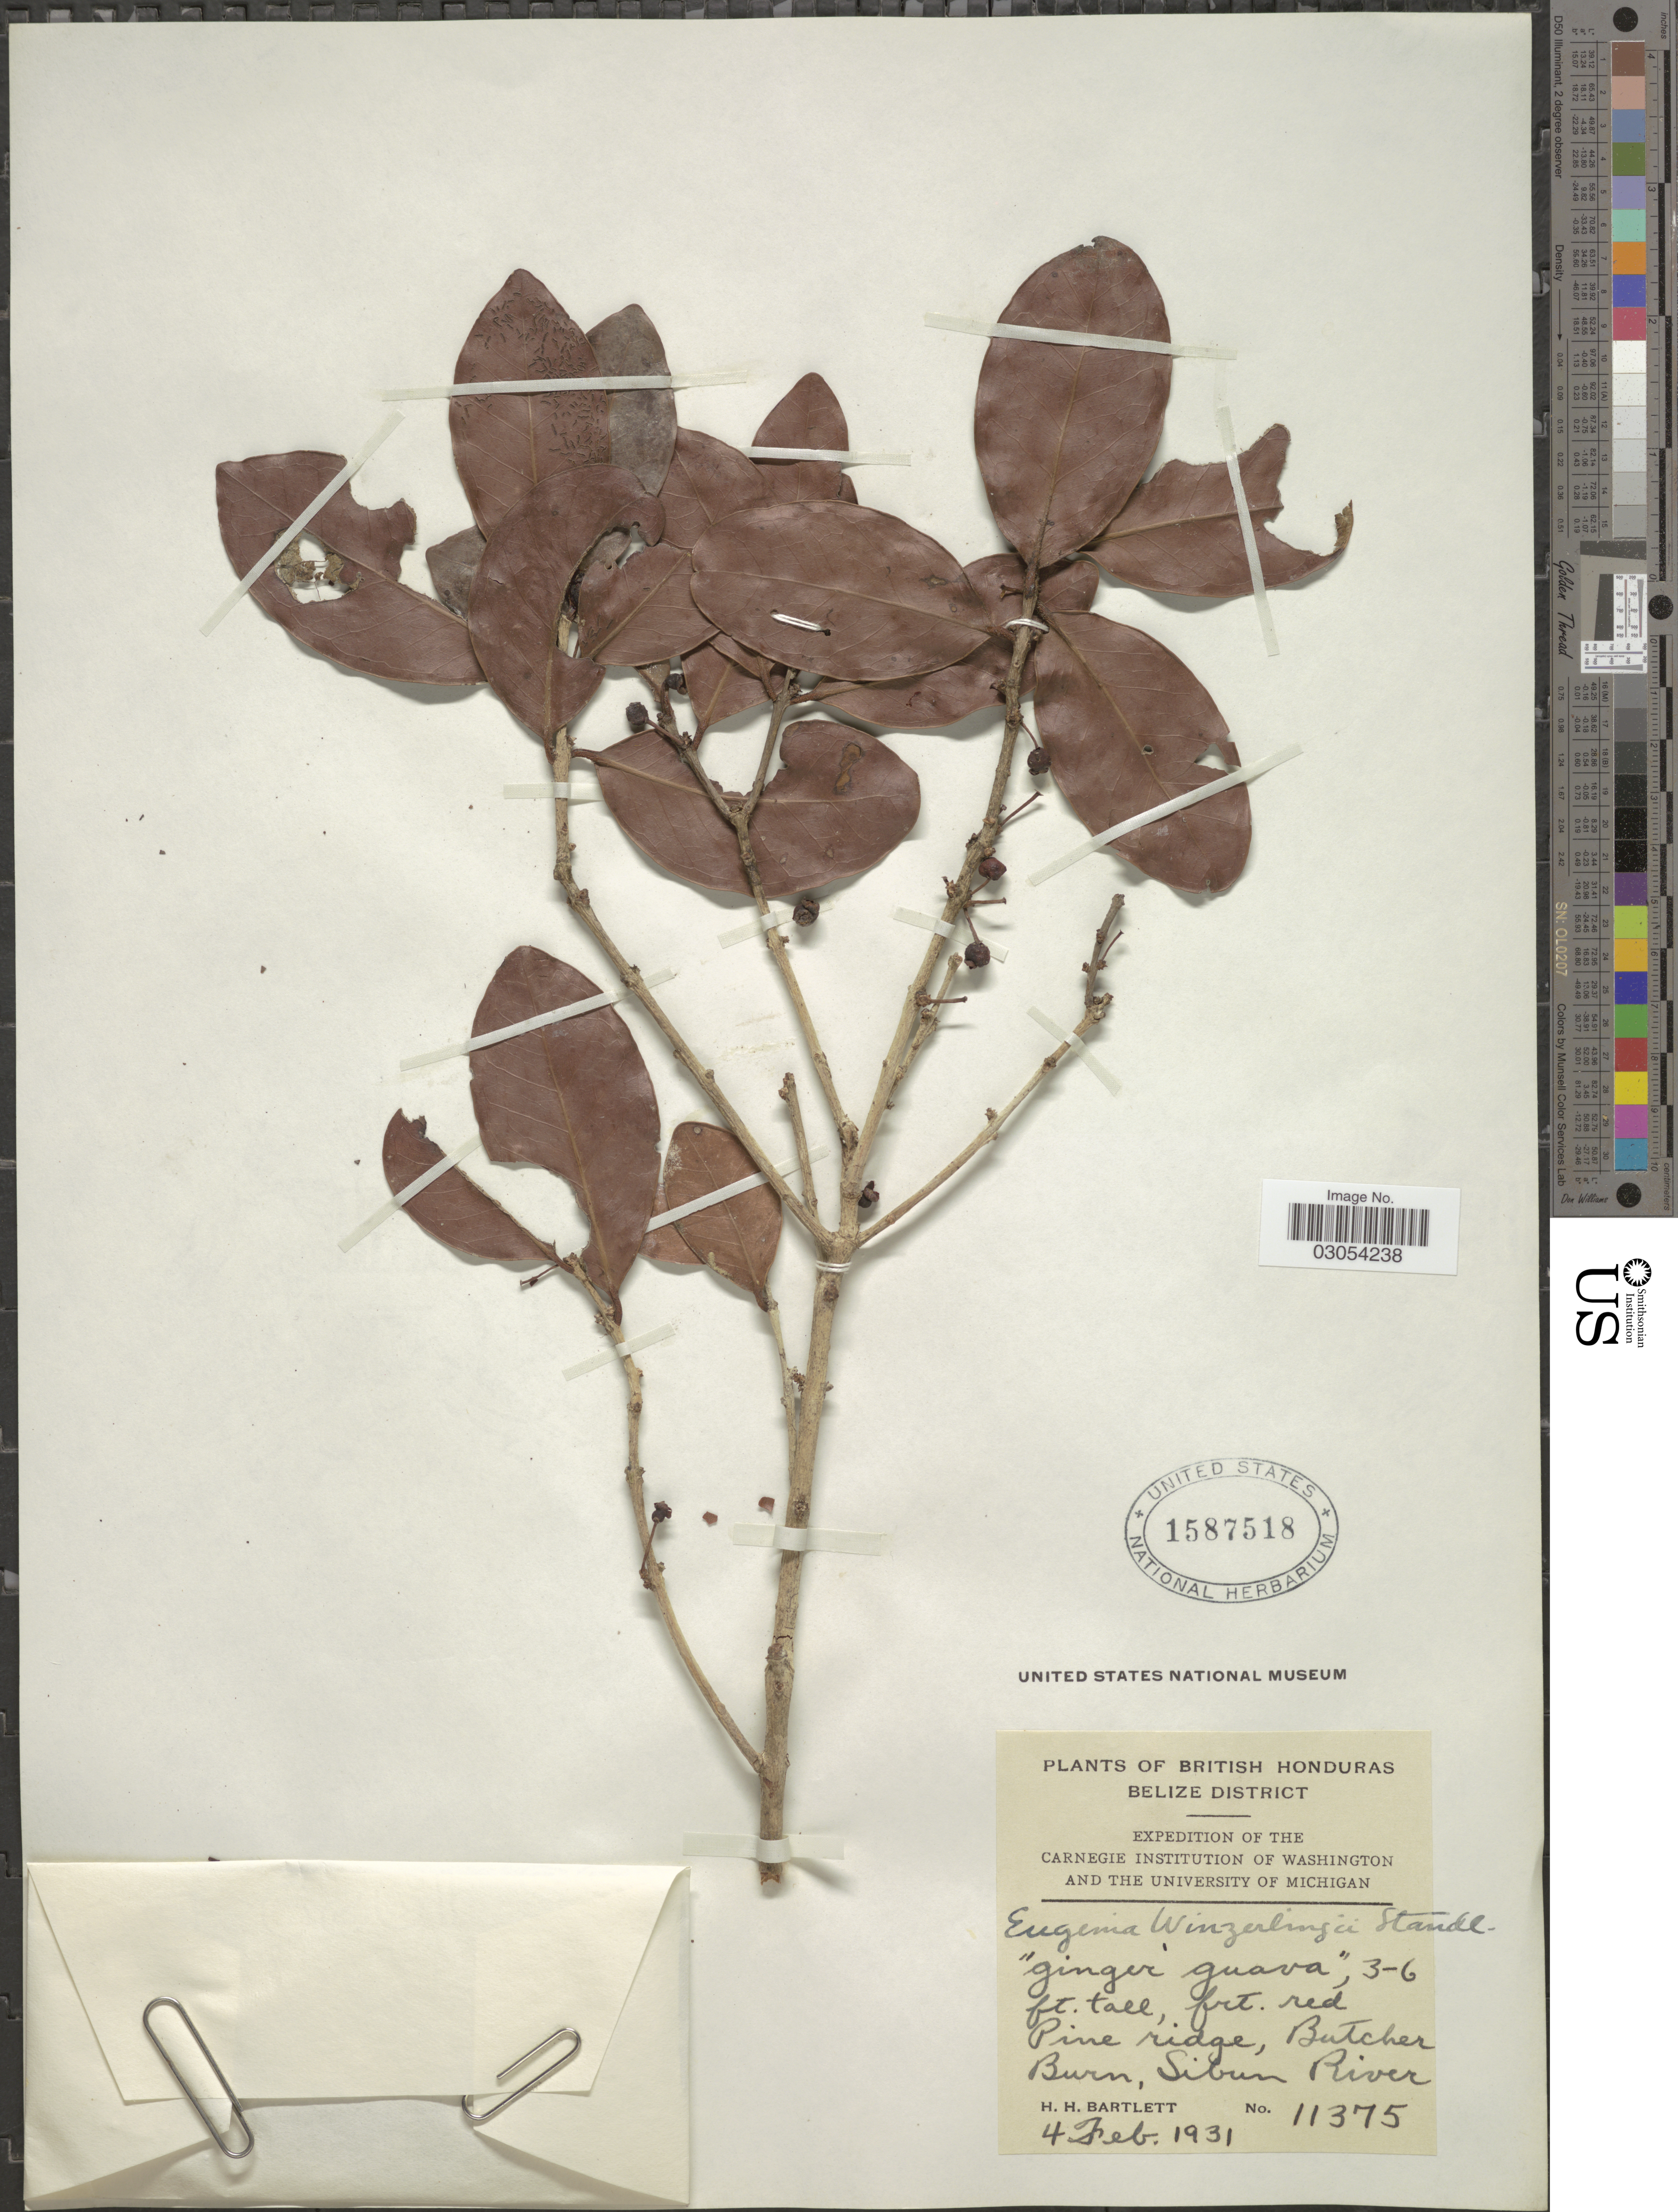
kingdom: Plantae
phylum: Tracheophyta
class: Magnoliopsida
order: Myrtales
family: Myrtaceae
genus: Eugenia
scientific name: Eugenia winzerlingii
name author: Standl.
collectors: H. H. Bartlett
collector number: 11375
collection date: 1931-02-04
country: Belize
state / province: Belize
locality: British Honduras. Belize District. Pine ridge, Butcher Burn, Sibun River.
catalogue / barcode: US 1587518